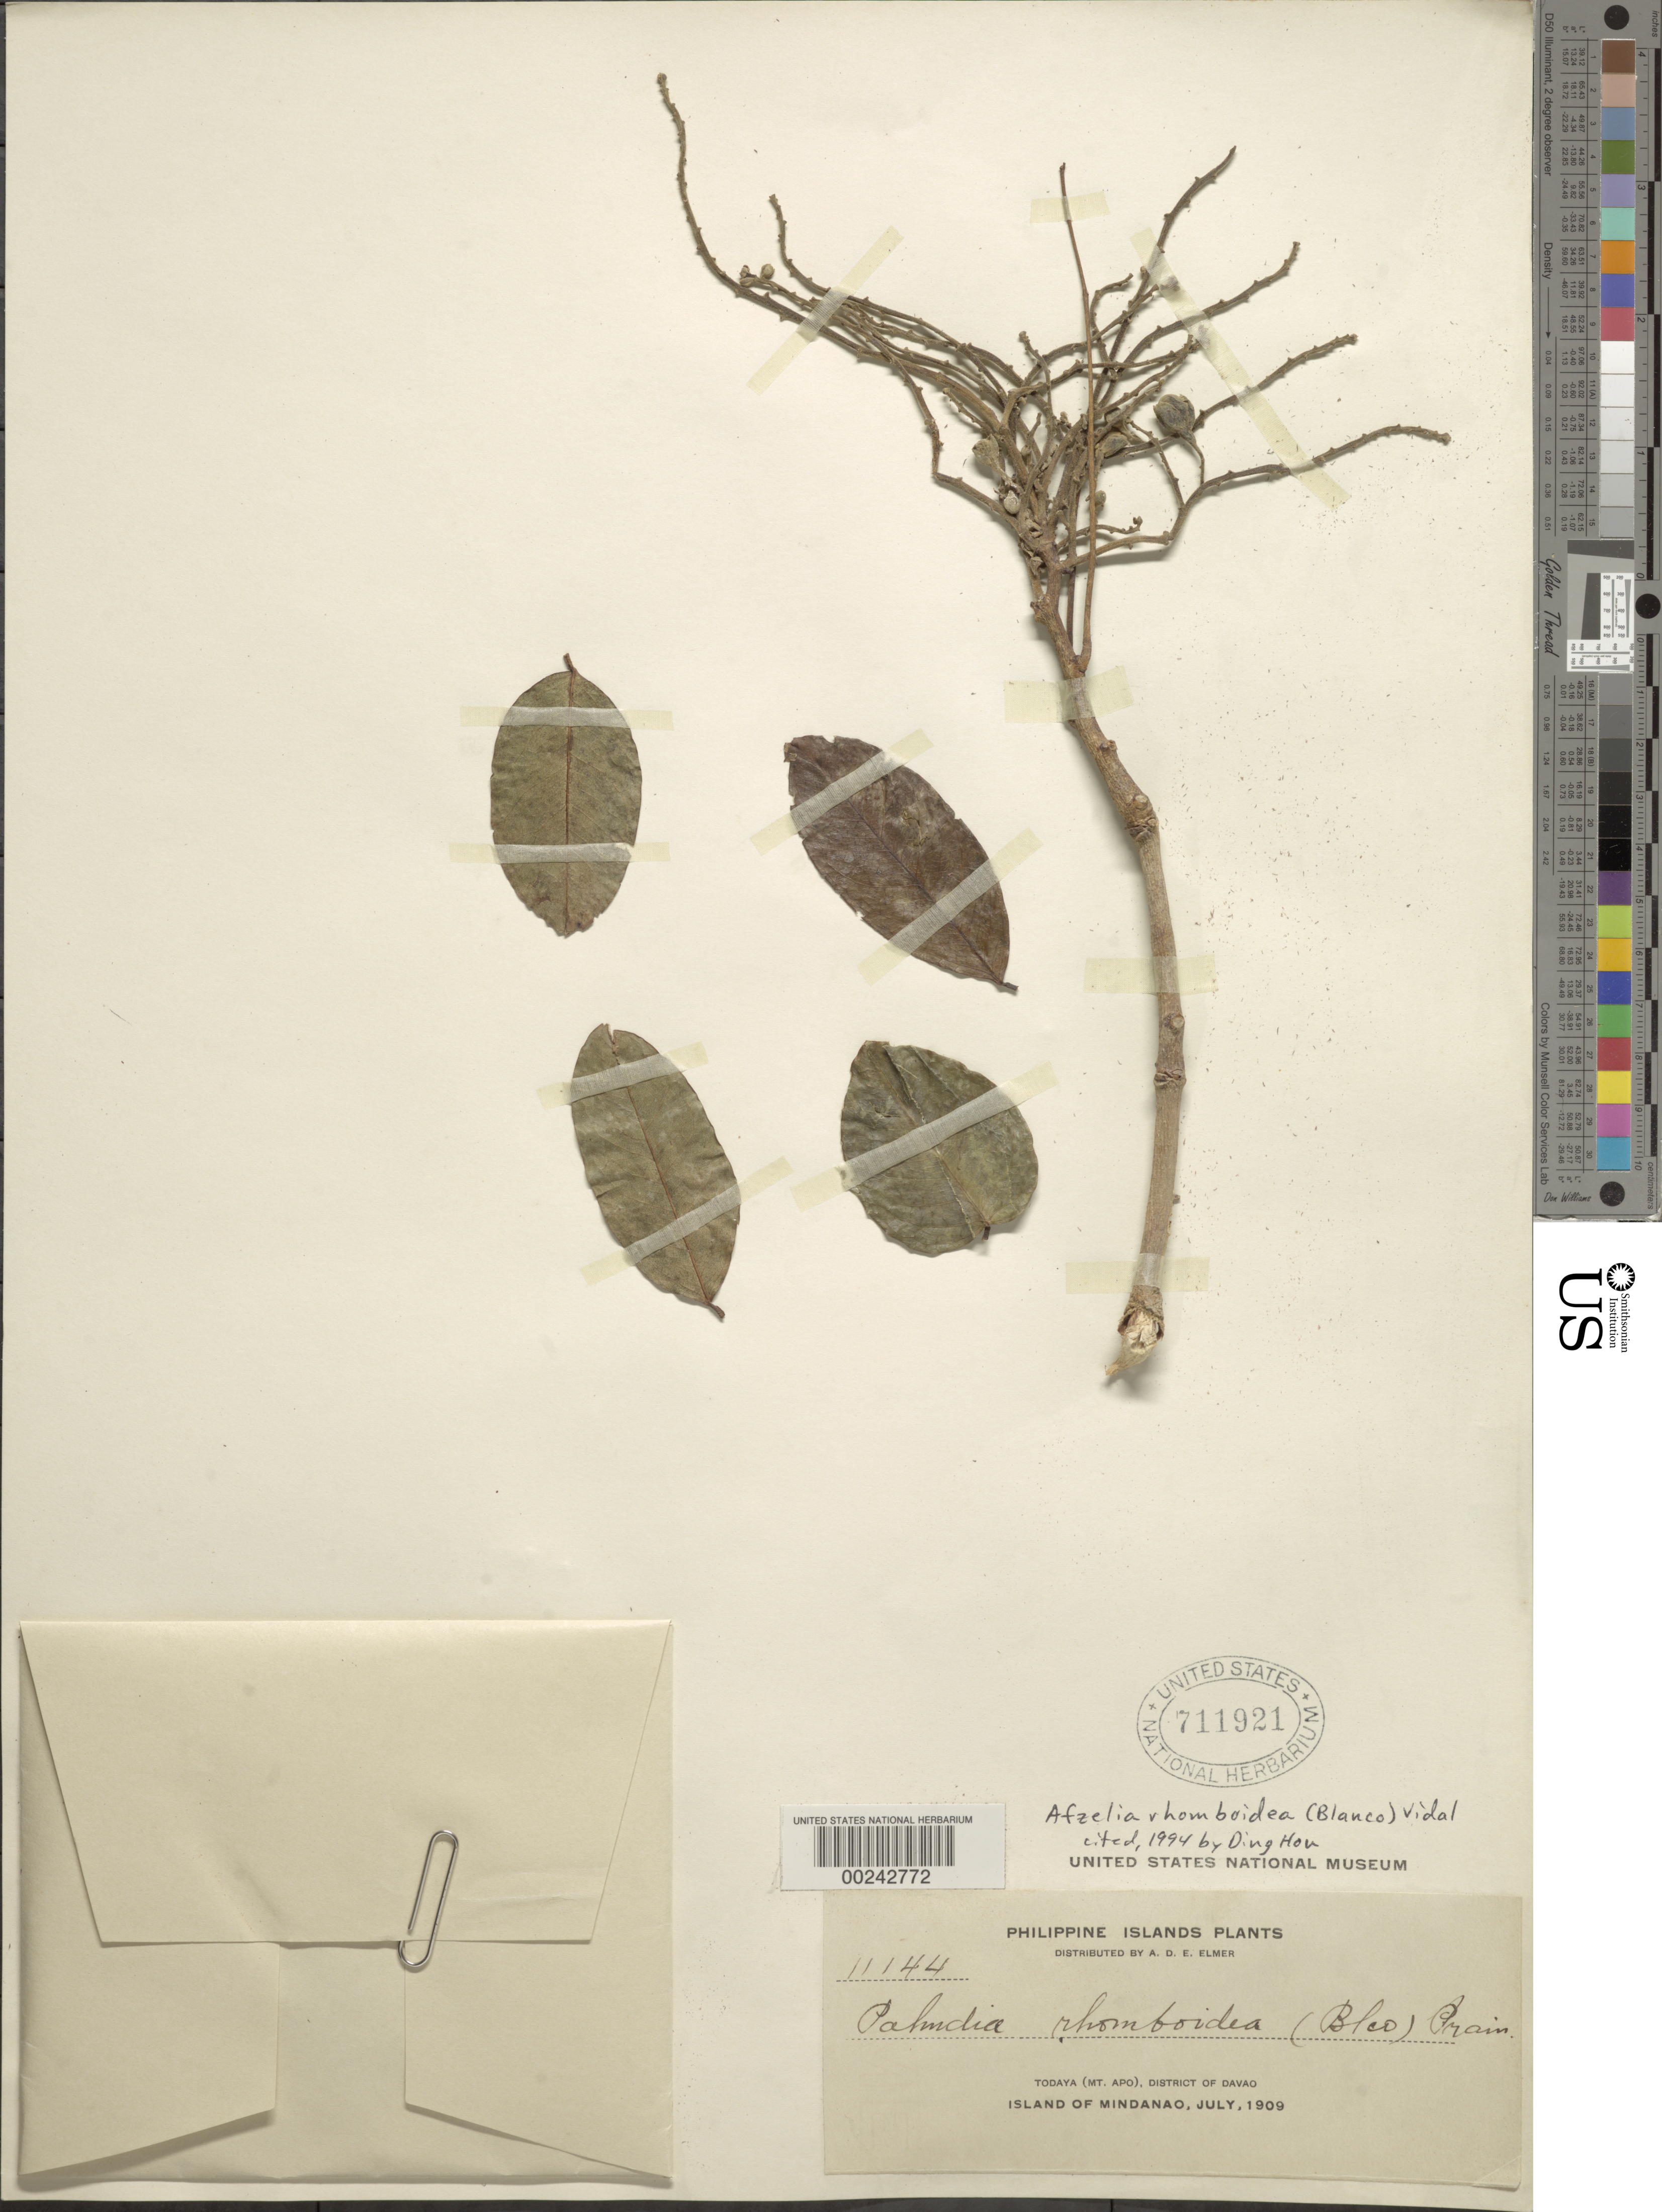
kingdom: Plantae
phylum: Tracheophyta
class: Magnoliopsida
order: Fabales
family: Fabaceae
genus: Afzelia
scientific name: Afzelia rhomboidea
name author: (Blanco) S. Vidal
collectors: A. D. E. Elmer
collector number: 11144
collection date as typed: Jul 1909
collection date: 1909-07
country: Philippines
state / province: Davao / Soccsksargen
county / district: Cotabato del Norte / Davao del Sur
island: Mindanao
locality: Todaya (Mt. Apo), district of Davao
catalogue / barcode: US 711921